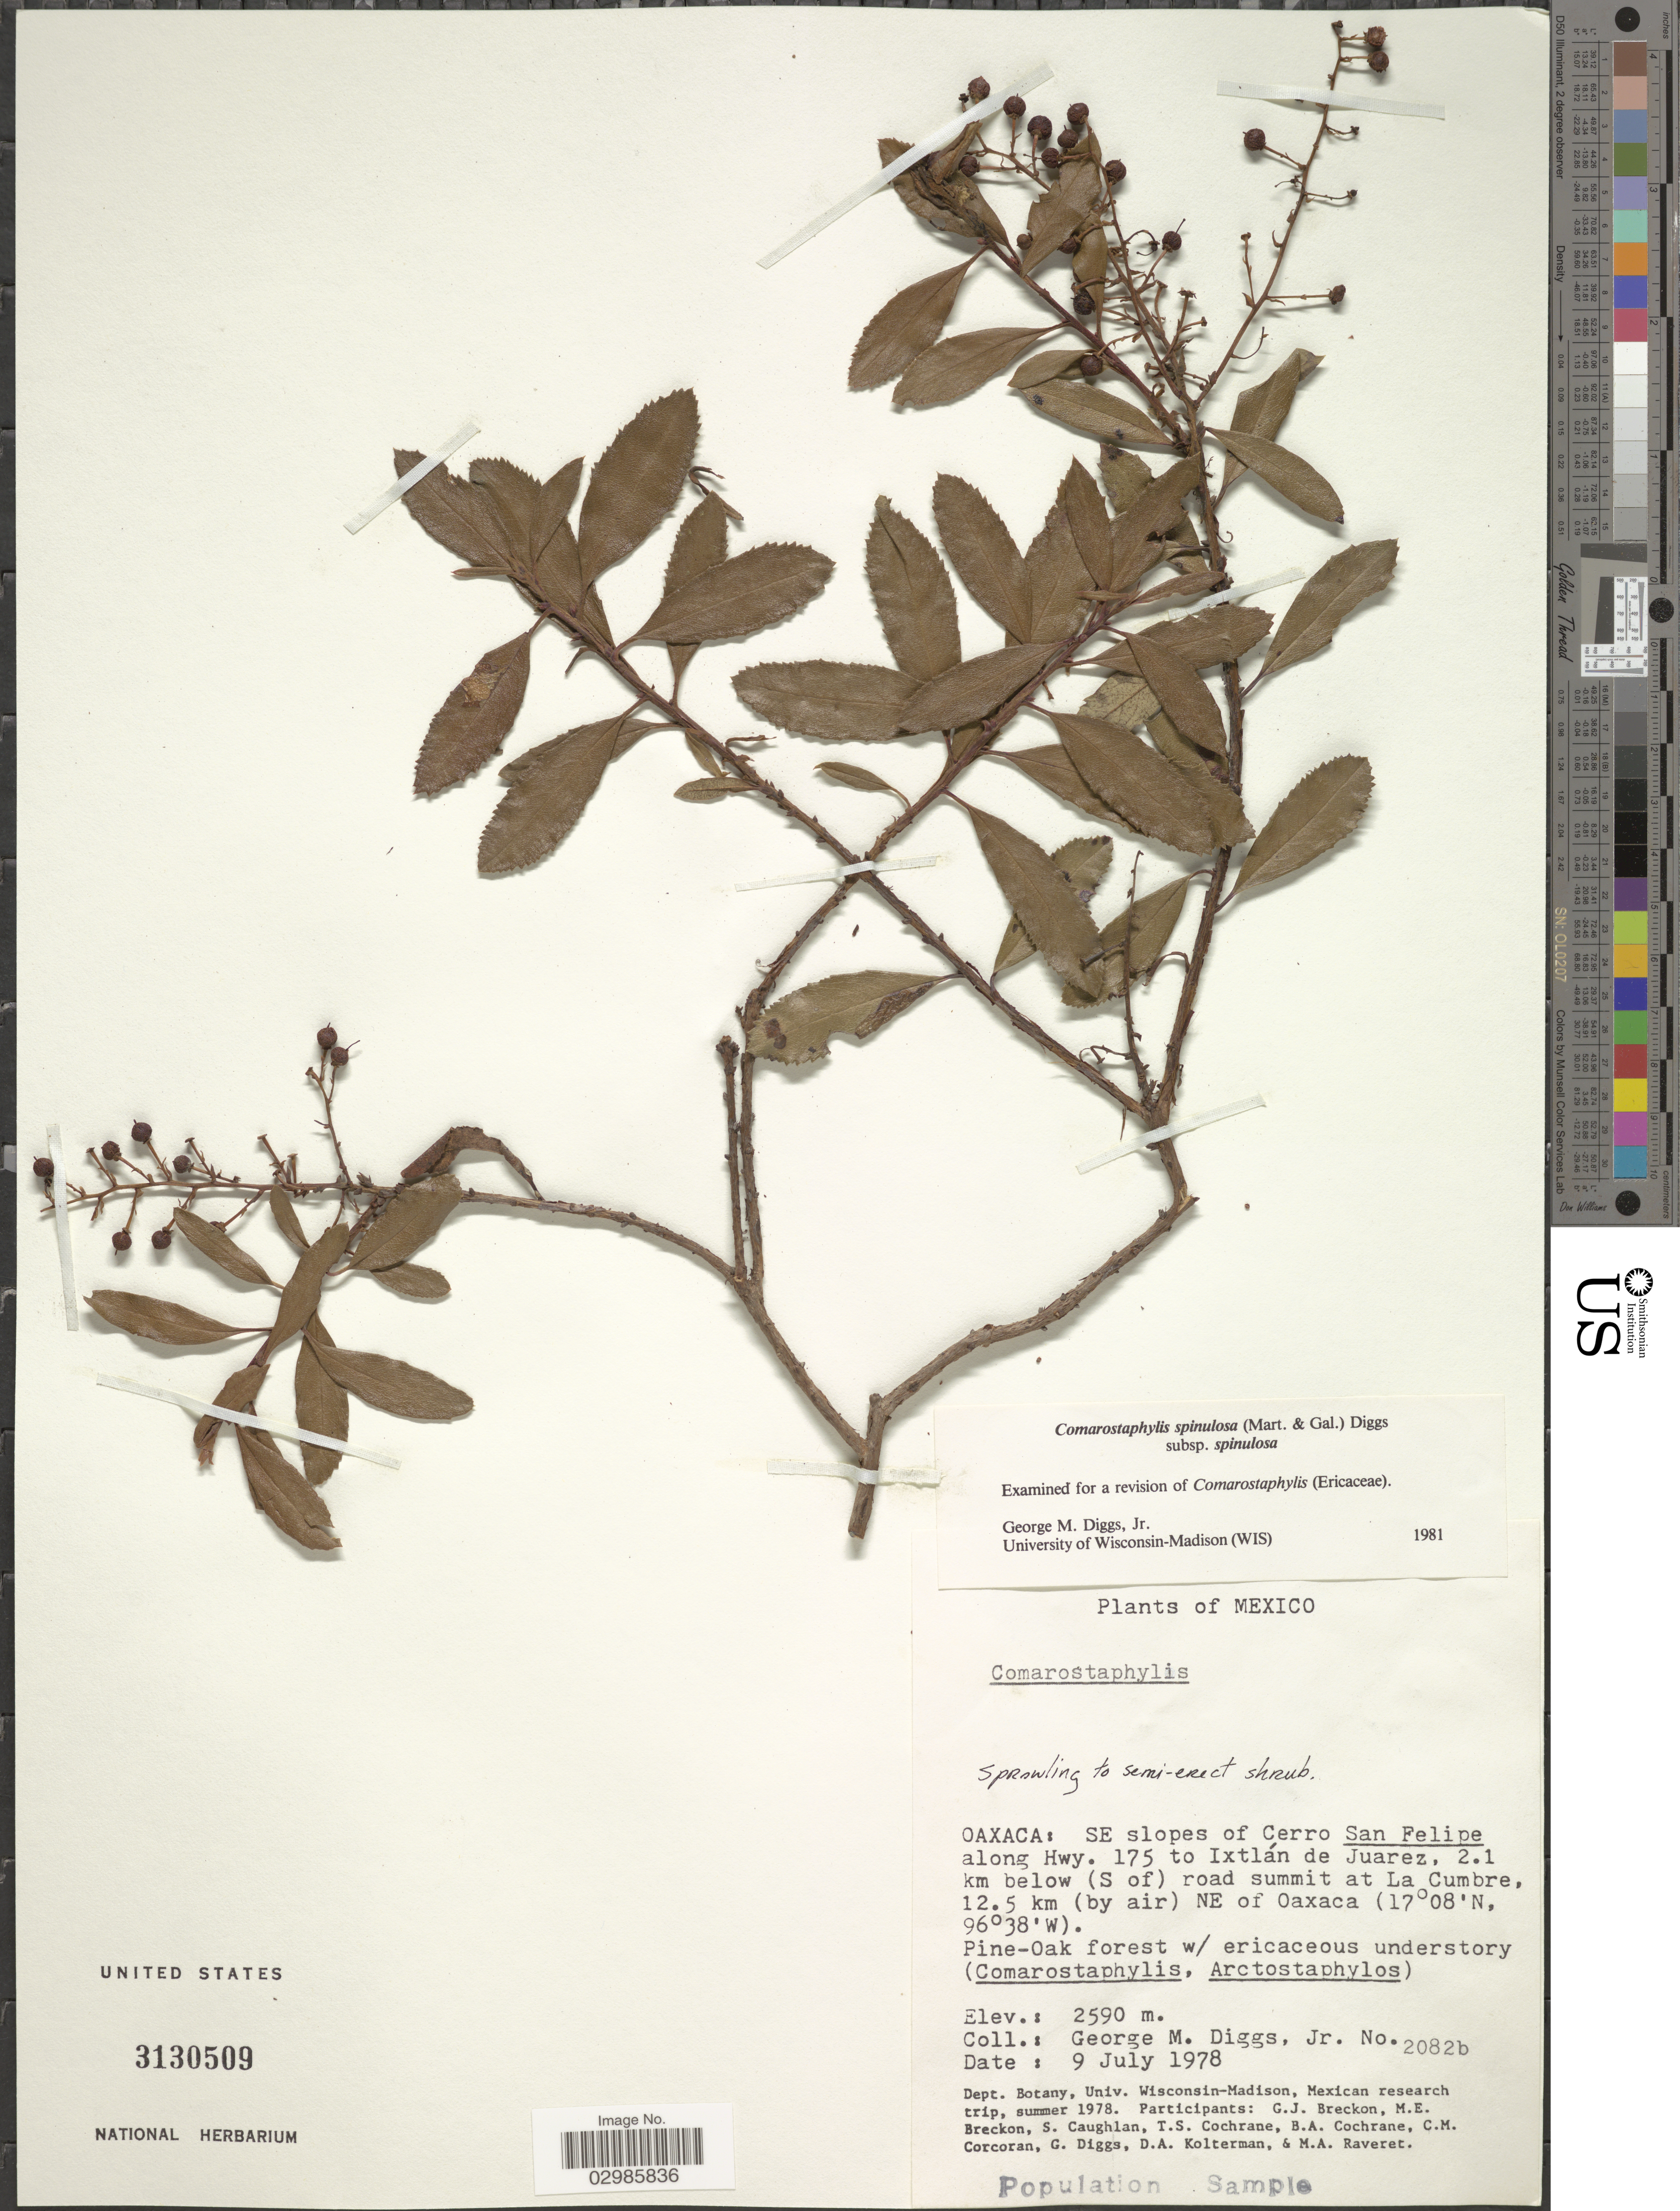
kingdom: Plantae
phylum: Tracheophyta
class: Magnoliopsida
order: Ericales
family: Ericaceae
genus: Comarostaphylis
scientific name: Comarostaphylis spinulosa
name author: (M. Martens & Galeotti) Diggs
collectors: G. Diggs, G. Breckon, M. E. Breckon, S. Caughlan & et al.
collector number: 2082b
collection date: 1978-07-09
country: Mexico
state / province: Oaxaca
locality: SE slopes of Cerro San Felipe along Hwy. 175 to Ixtlán de Juarez, 2.1 km below (S of) road summit at La Cumbre, 12.5 km (by air) NE of Oaxaca.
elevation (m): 2590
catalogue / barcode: US 3130509